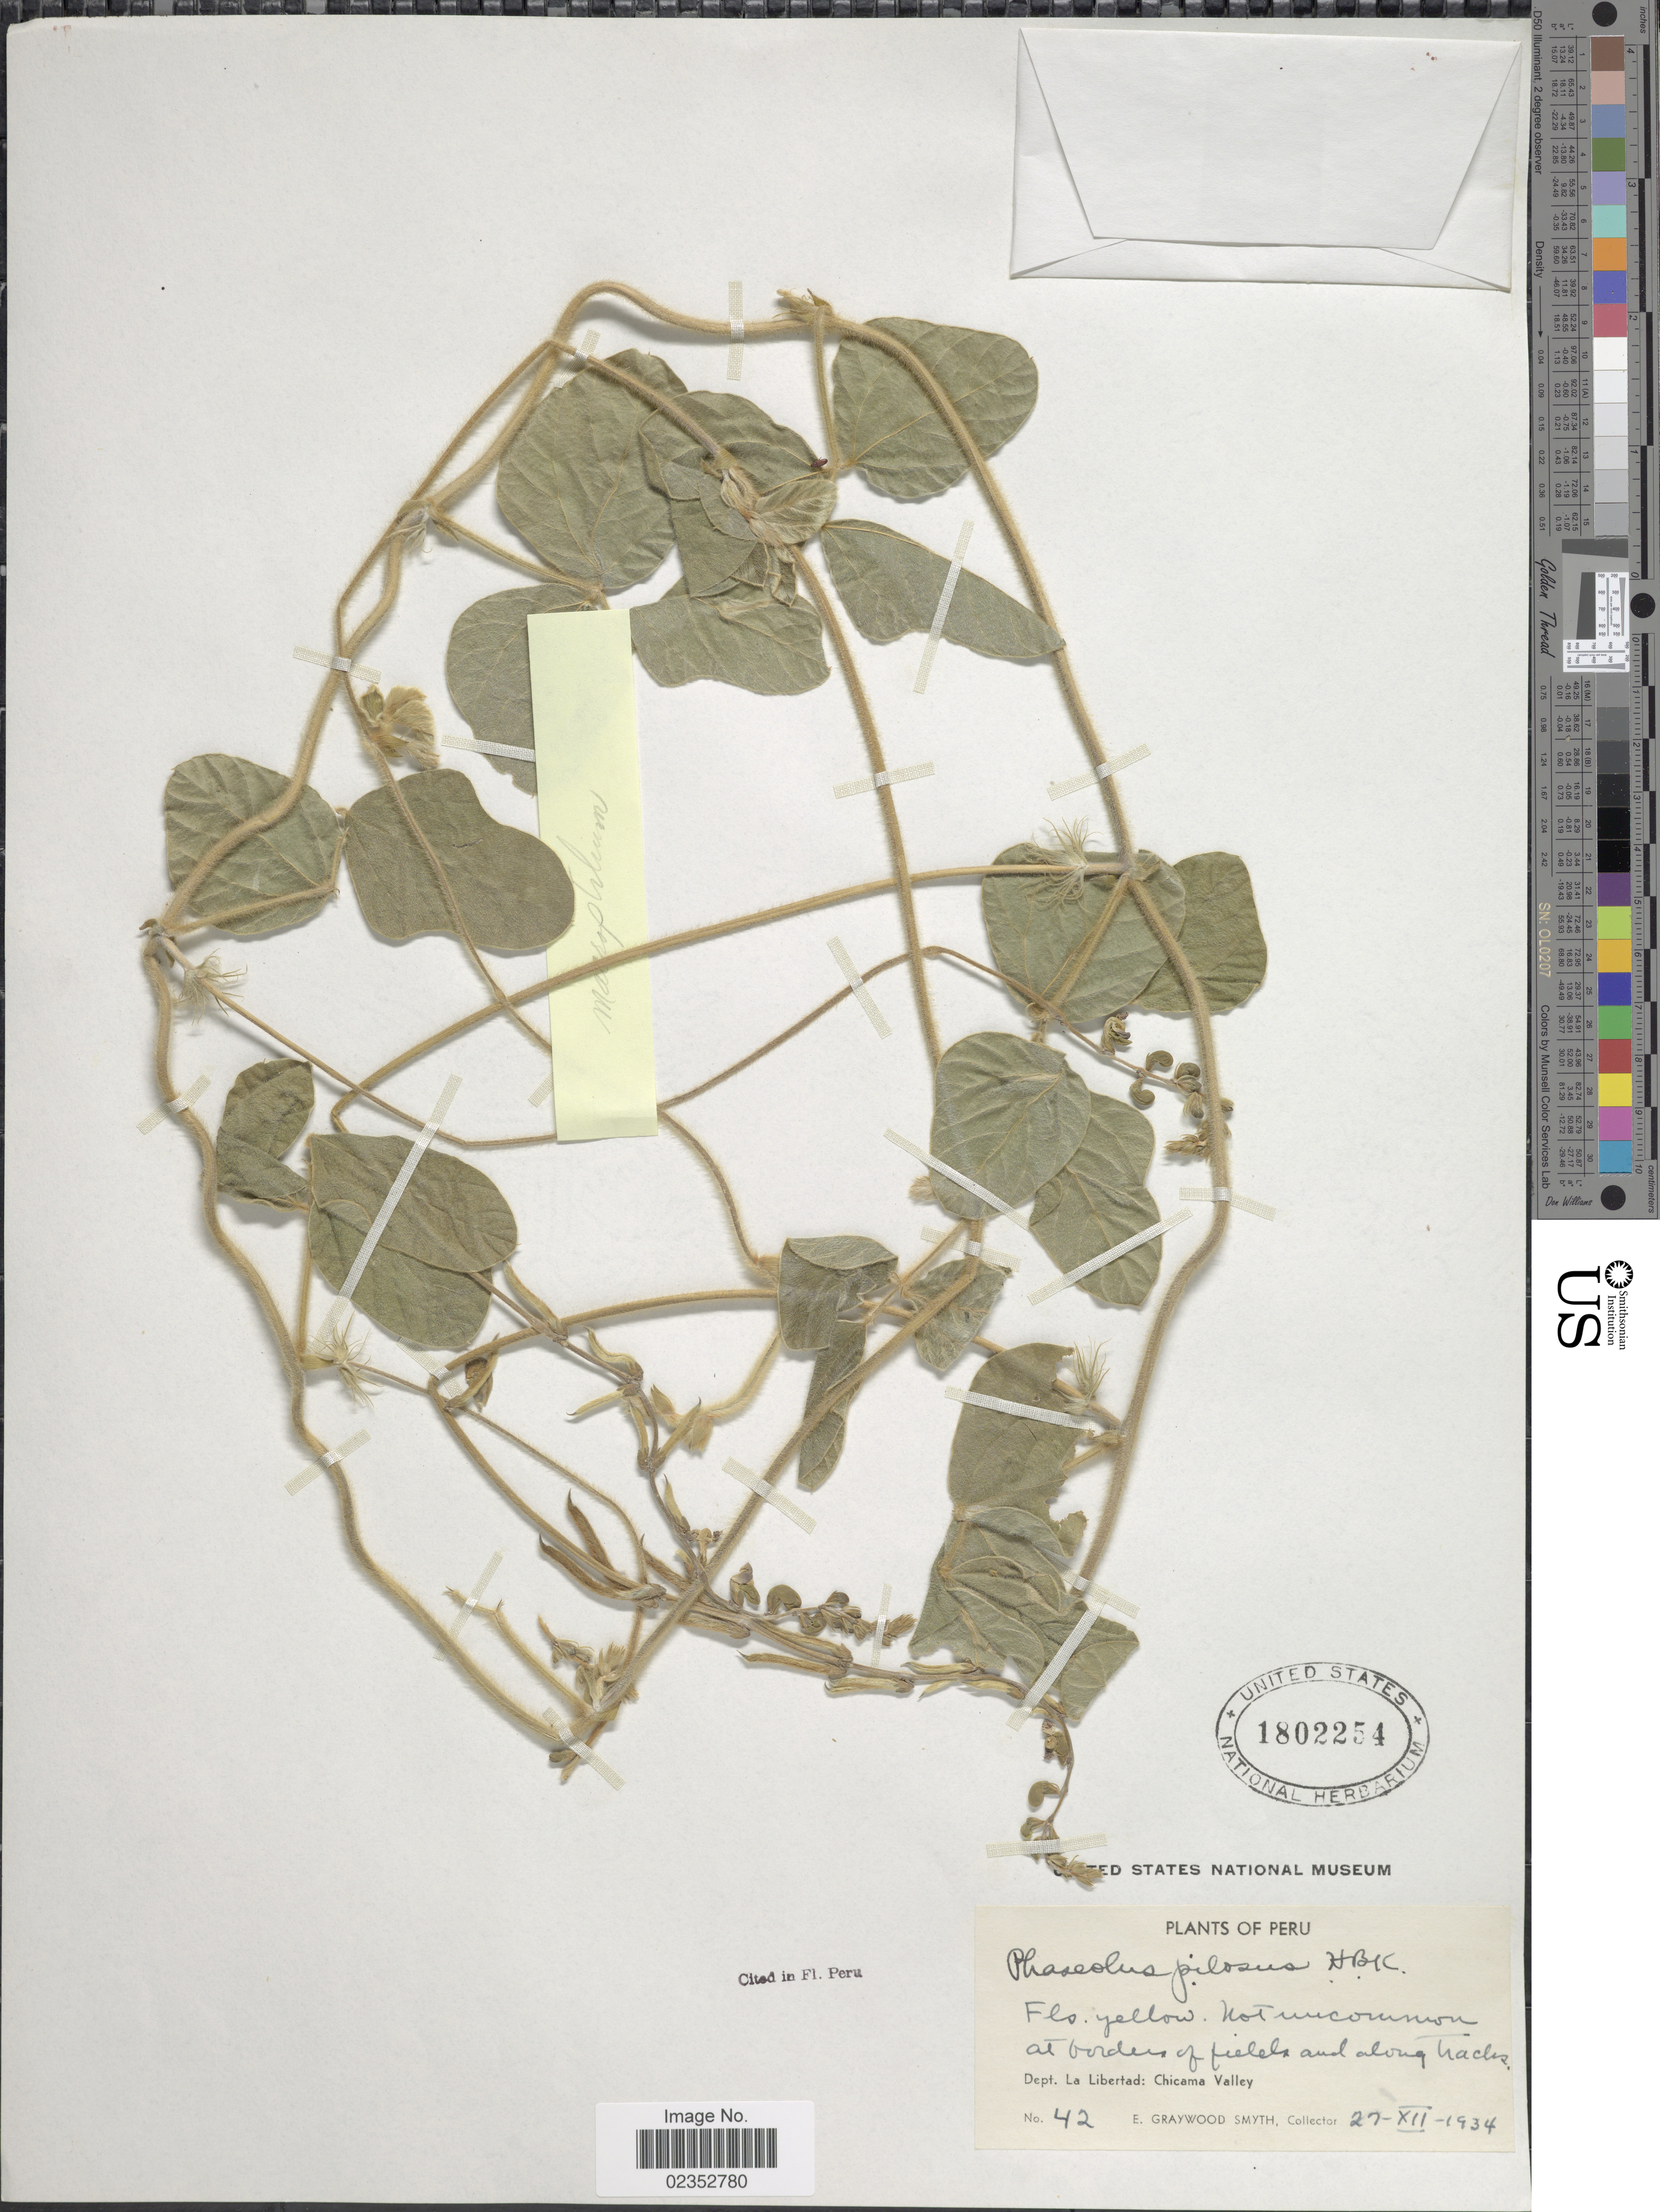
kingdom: Plantae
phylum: Tracheophyta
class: Magnoliopsida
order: Fabales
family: Fabaceae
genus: Macroptilium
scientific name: Macroptilium erythroloma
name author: (Mart. ex Benth.) Urb.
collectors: E. G. Smyth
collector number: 42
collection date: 1934-12-27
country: Peru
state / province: La Libertad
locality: At borders of fields and along tracks, Dept. La Libertad: Chicama Valley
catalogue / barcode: US 1802254